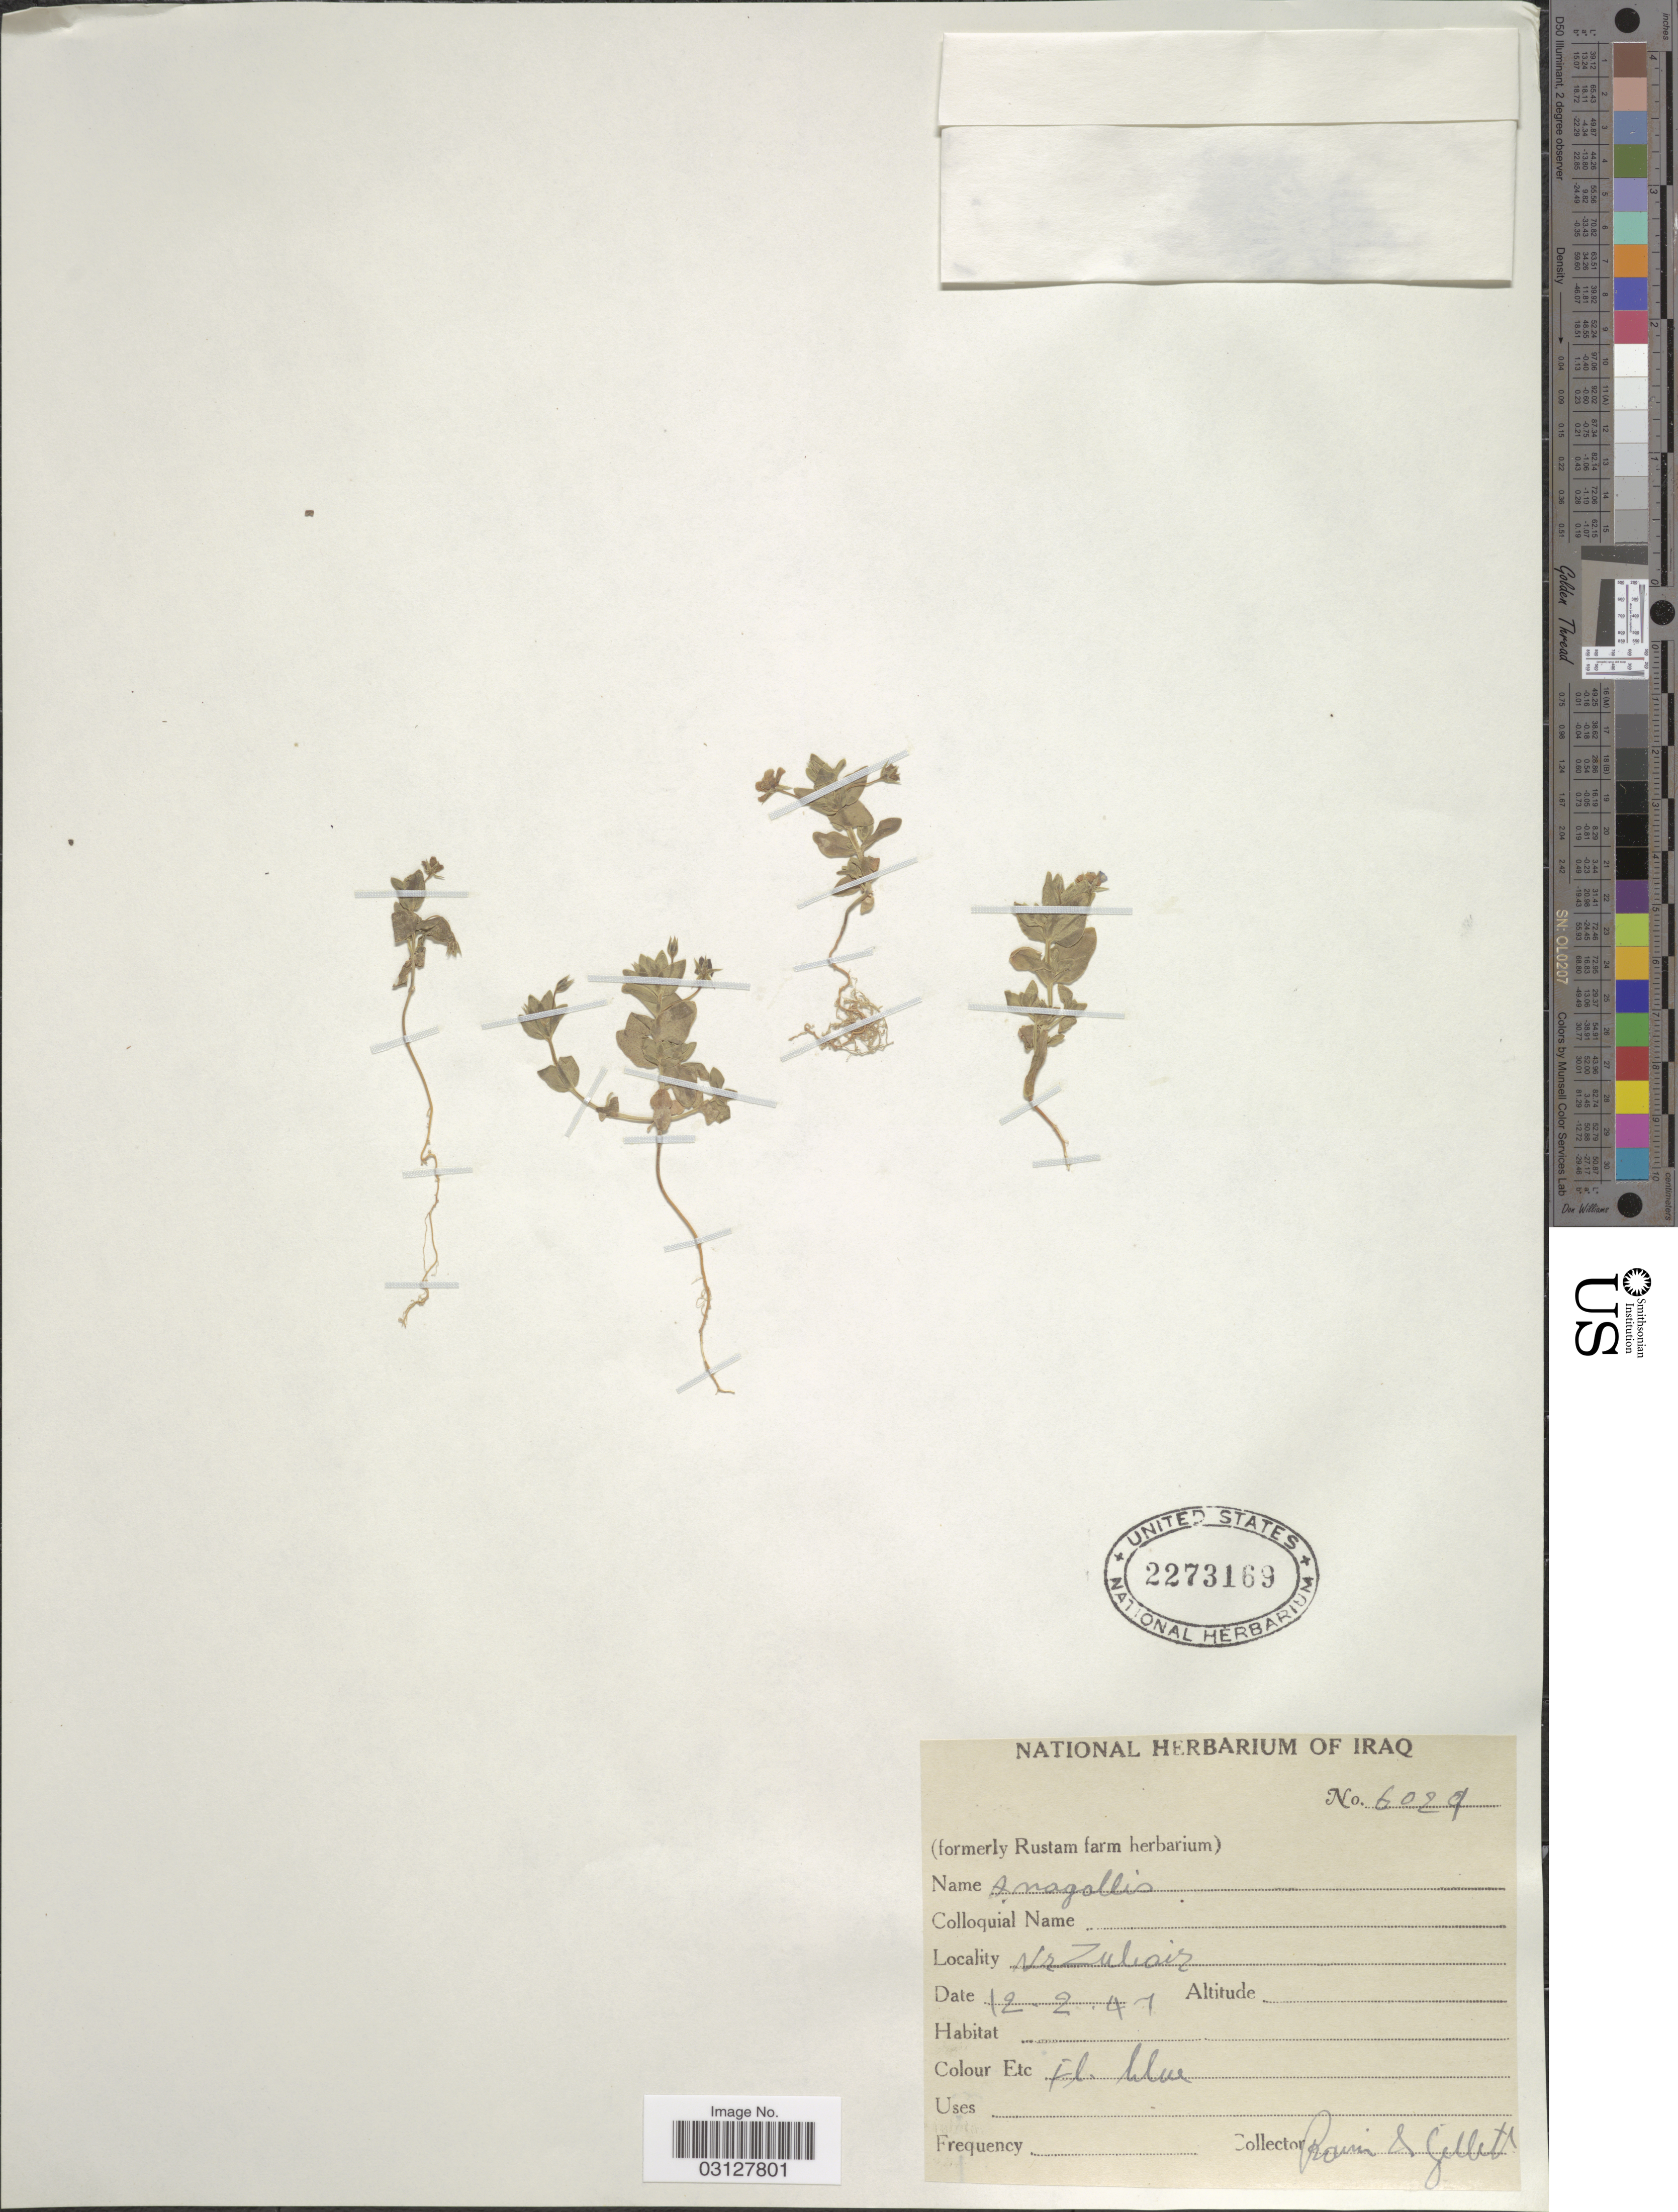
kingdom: Plantae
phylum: Tracheophyta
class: Magnoliopsida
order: Ericales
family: Primulaceae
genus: Anagallis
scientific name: Anagallis sp.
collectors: -. Rawi & Gillett, --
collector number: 6029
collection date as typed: Transcribed d/m/y: 12/2/47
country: Iraq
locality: Nr. Zubair.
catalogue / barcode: US 2273169